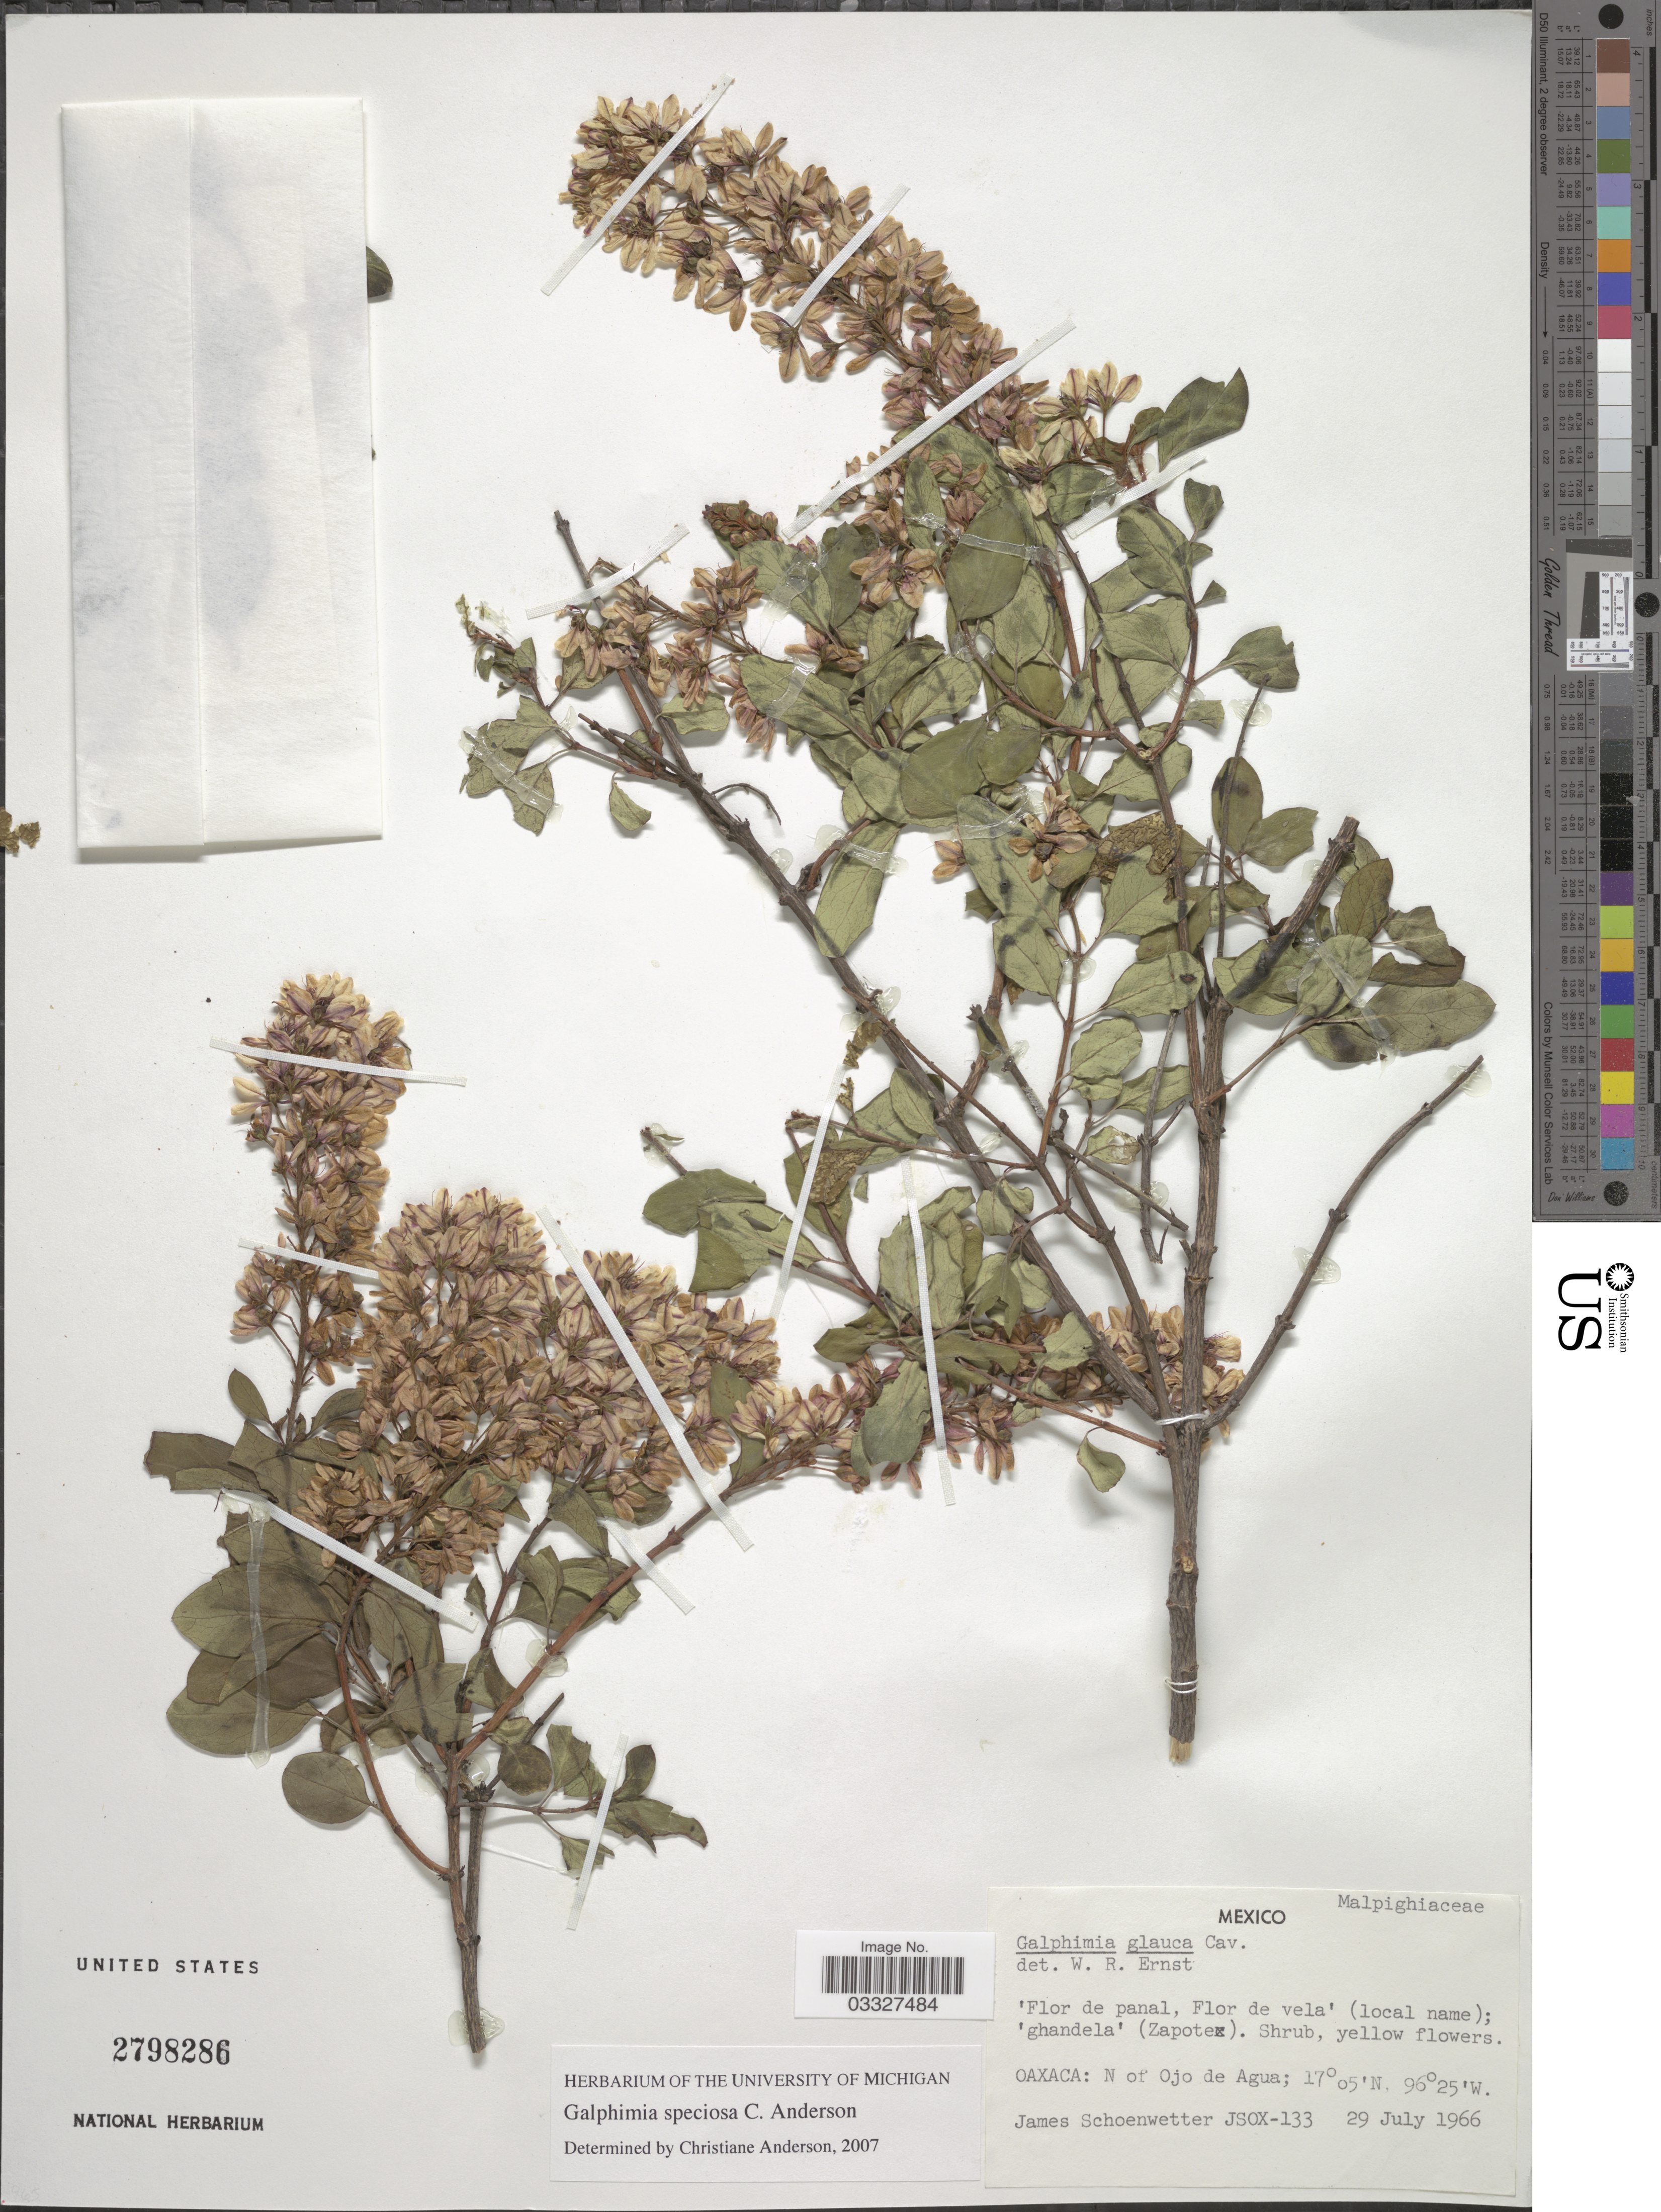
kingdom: Plantae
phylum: Tracheophyta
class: Magnoliopsida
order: Malpighiales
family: Malpighiaceae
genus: Galphimia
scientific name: Galphimia speciosa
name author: C.E. Anderson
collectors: J. Schoenwetter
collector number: JSOX-133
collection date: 1966-07-29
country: Mexico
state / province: Oaxaca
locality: N of Ojo de Agua.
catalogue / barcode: US 2798286